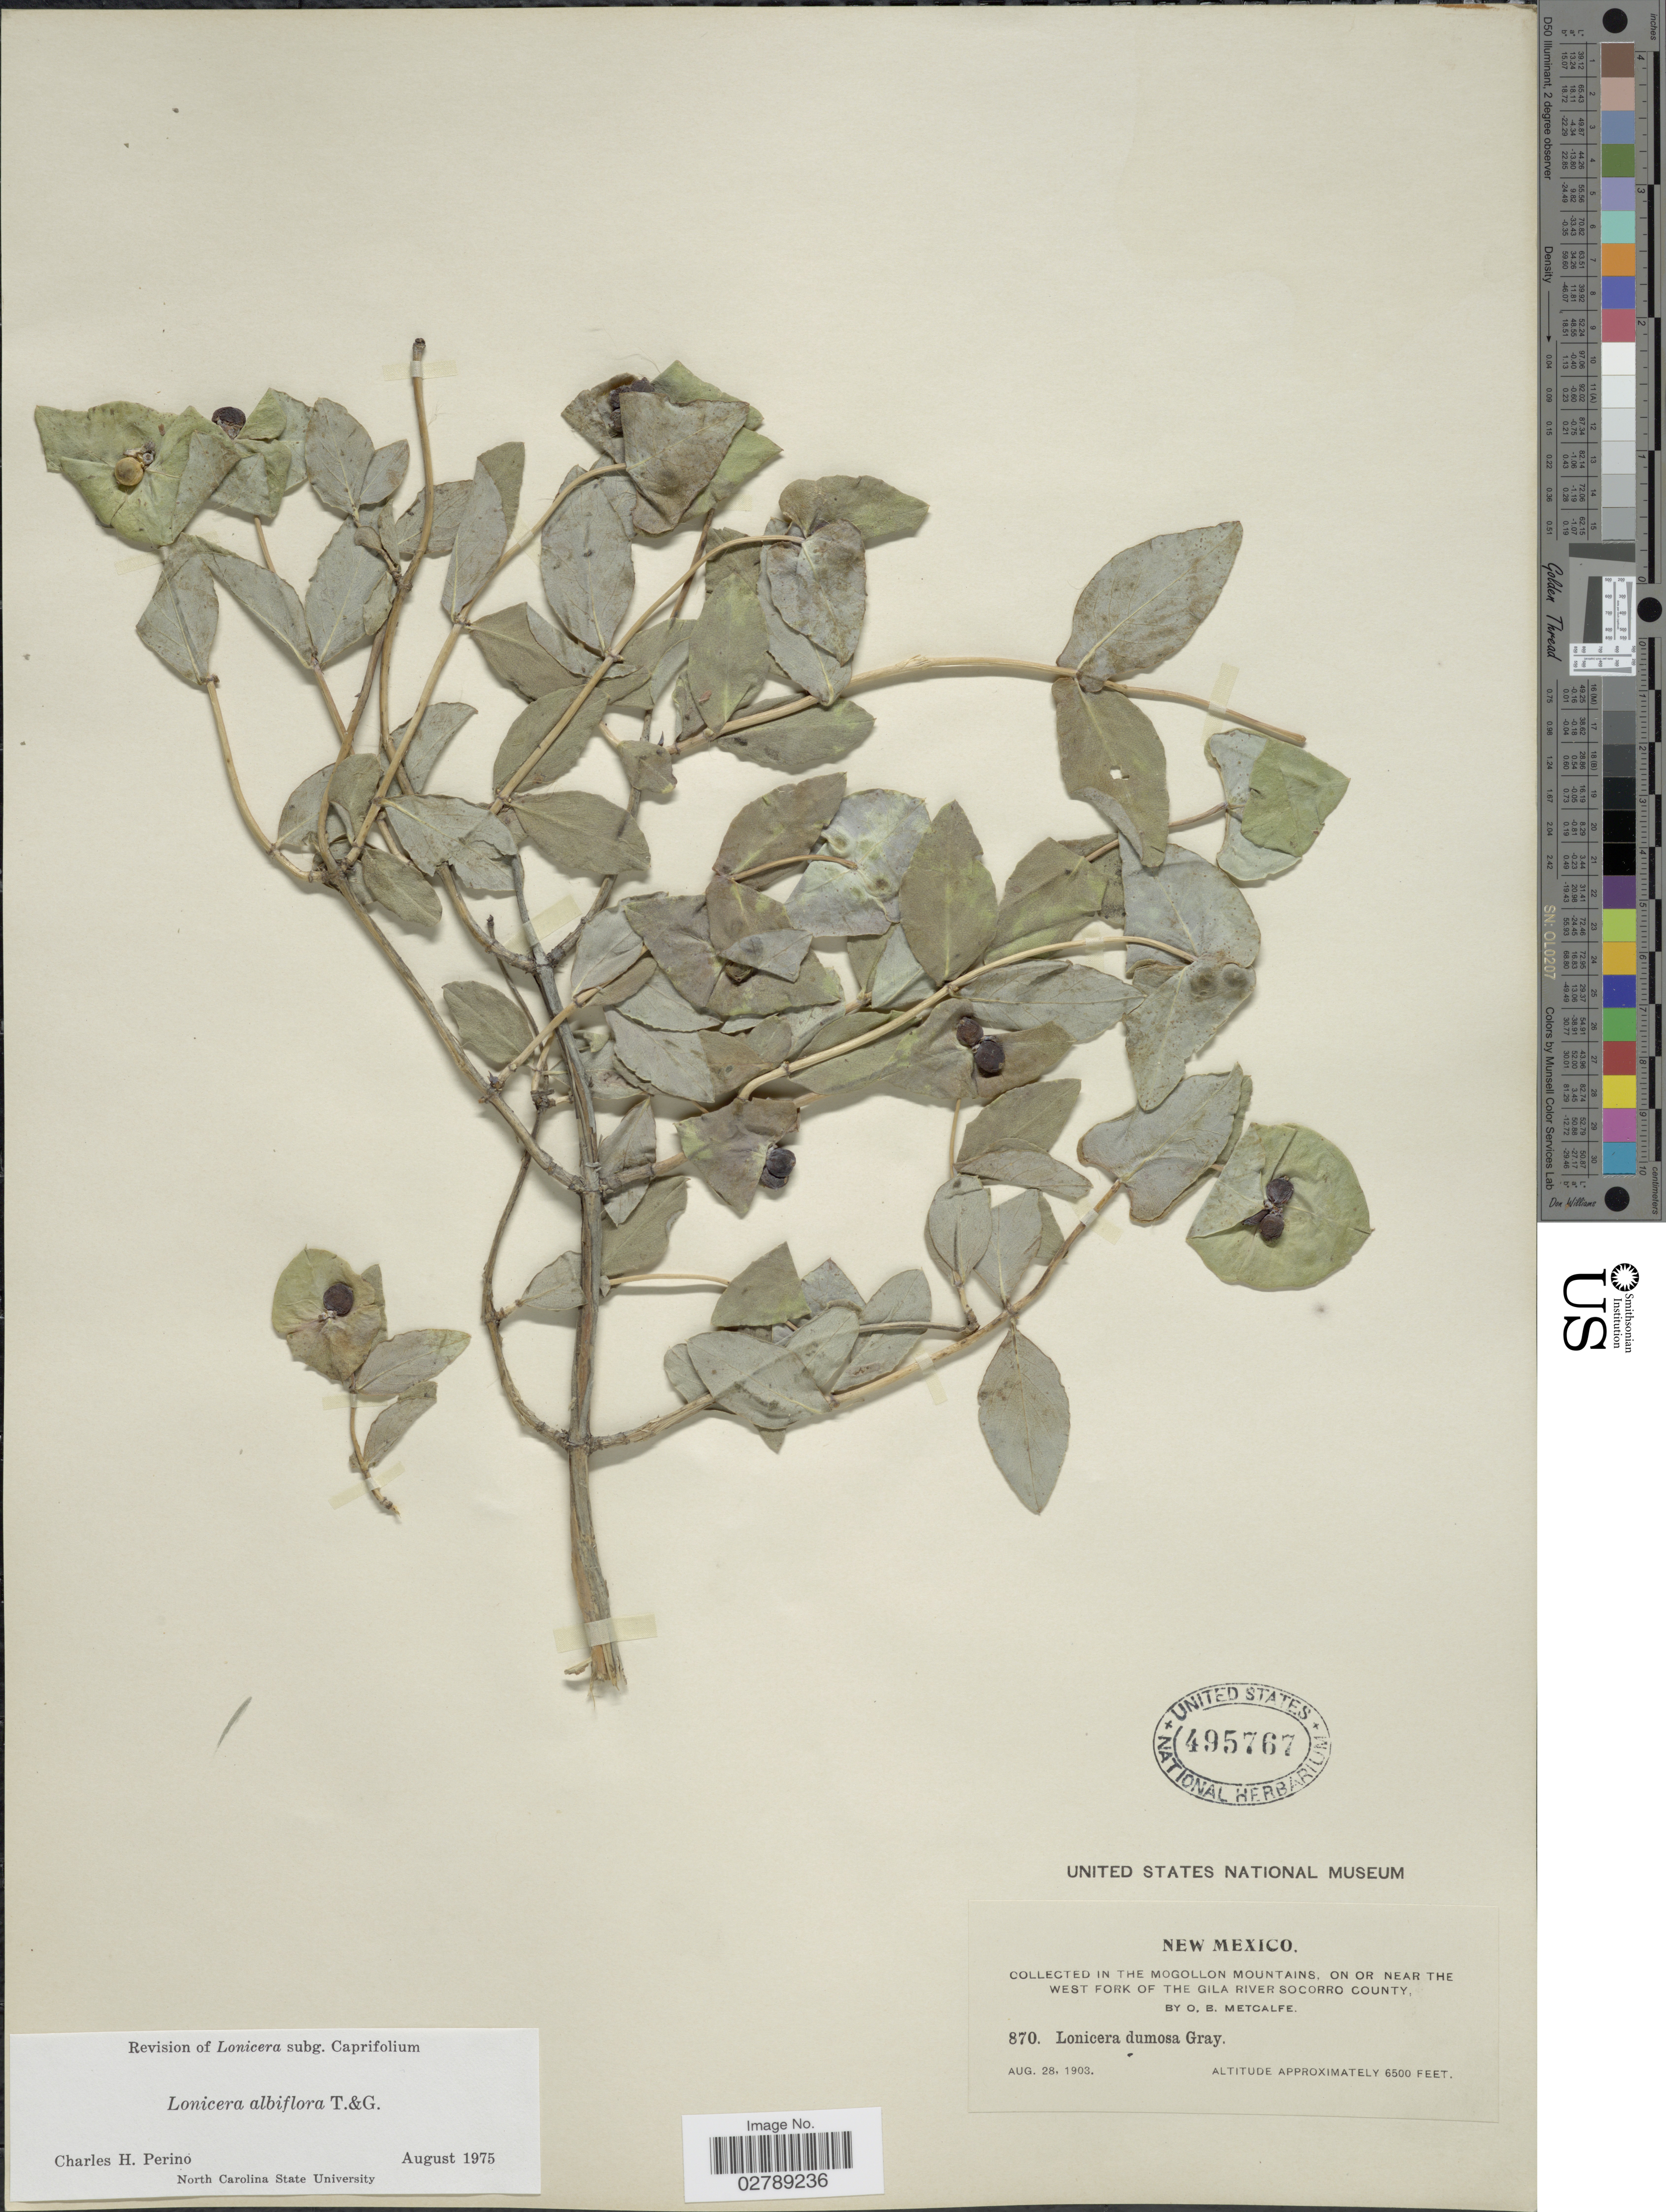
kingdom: Plantae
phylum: Tracheophyta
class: Magnoliopsida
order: Dipsacales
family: Caprifoliaceae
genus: Lonicera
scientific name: Lonicera dumosa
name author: A. Gray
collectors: O. B. Metcalfe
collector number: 870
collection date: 1903-08-28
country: United States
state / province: New Mexico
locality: In the Mogollon Mountains, on or near the West Fork of the Gila River Socorro County.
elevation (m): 1981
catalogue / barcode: US 495767